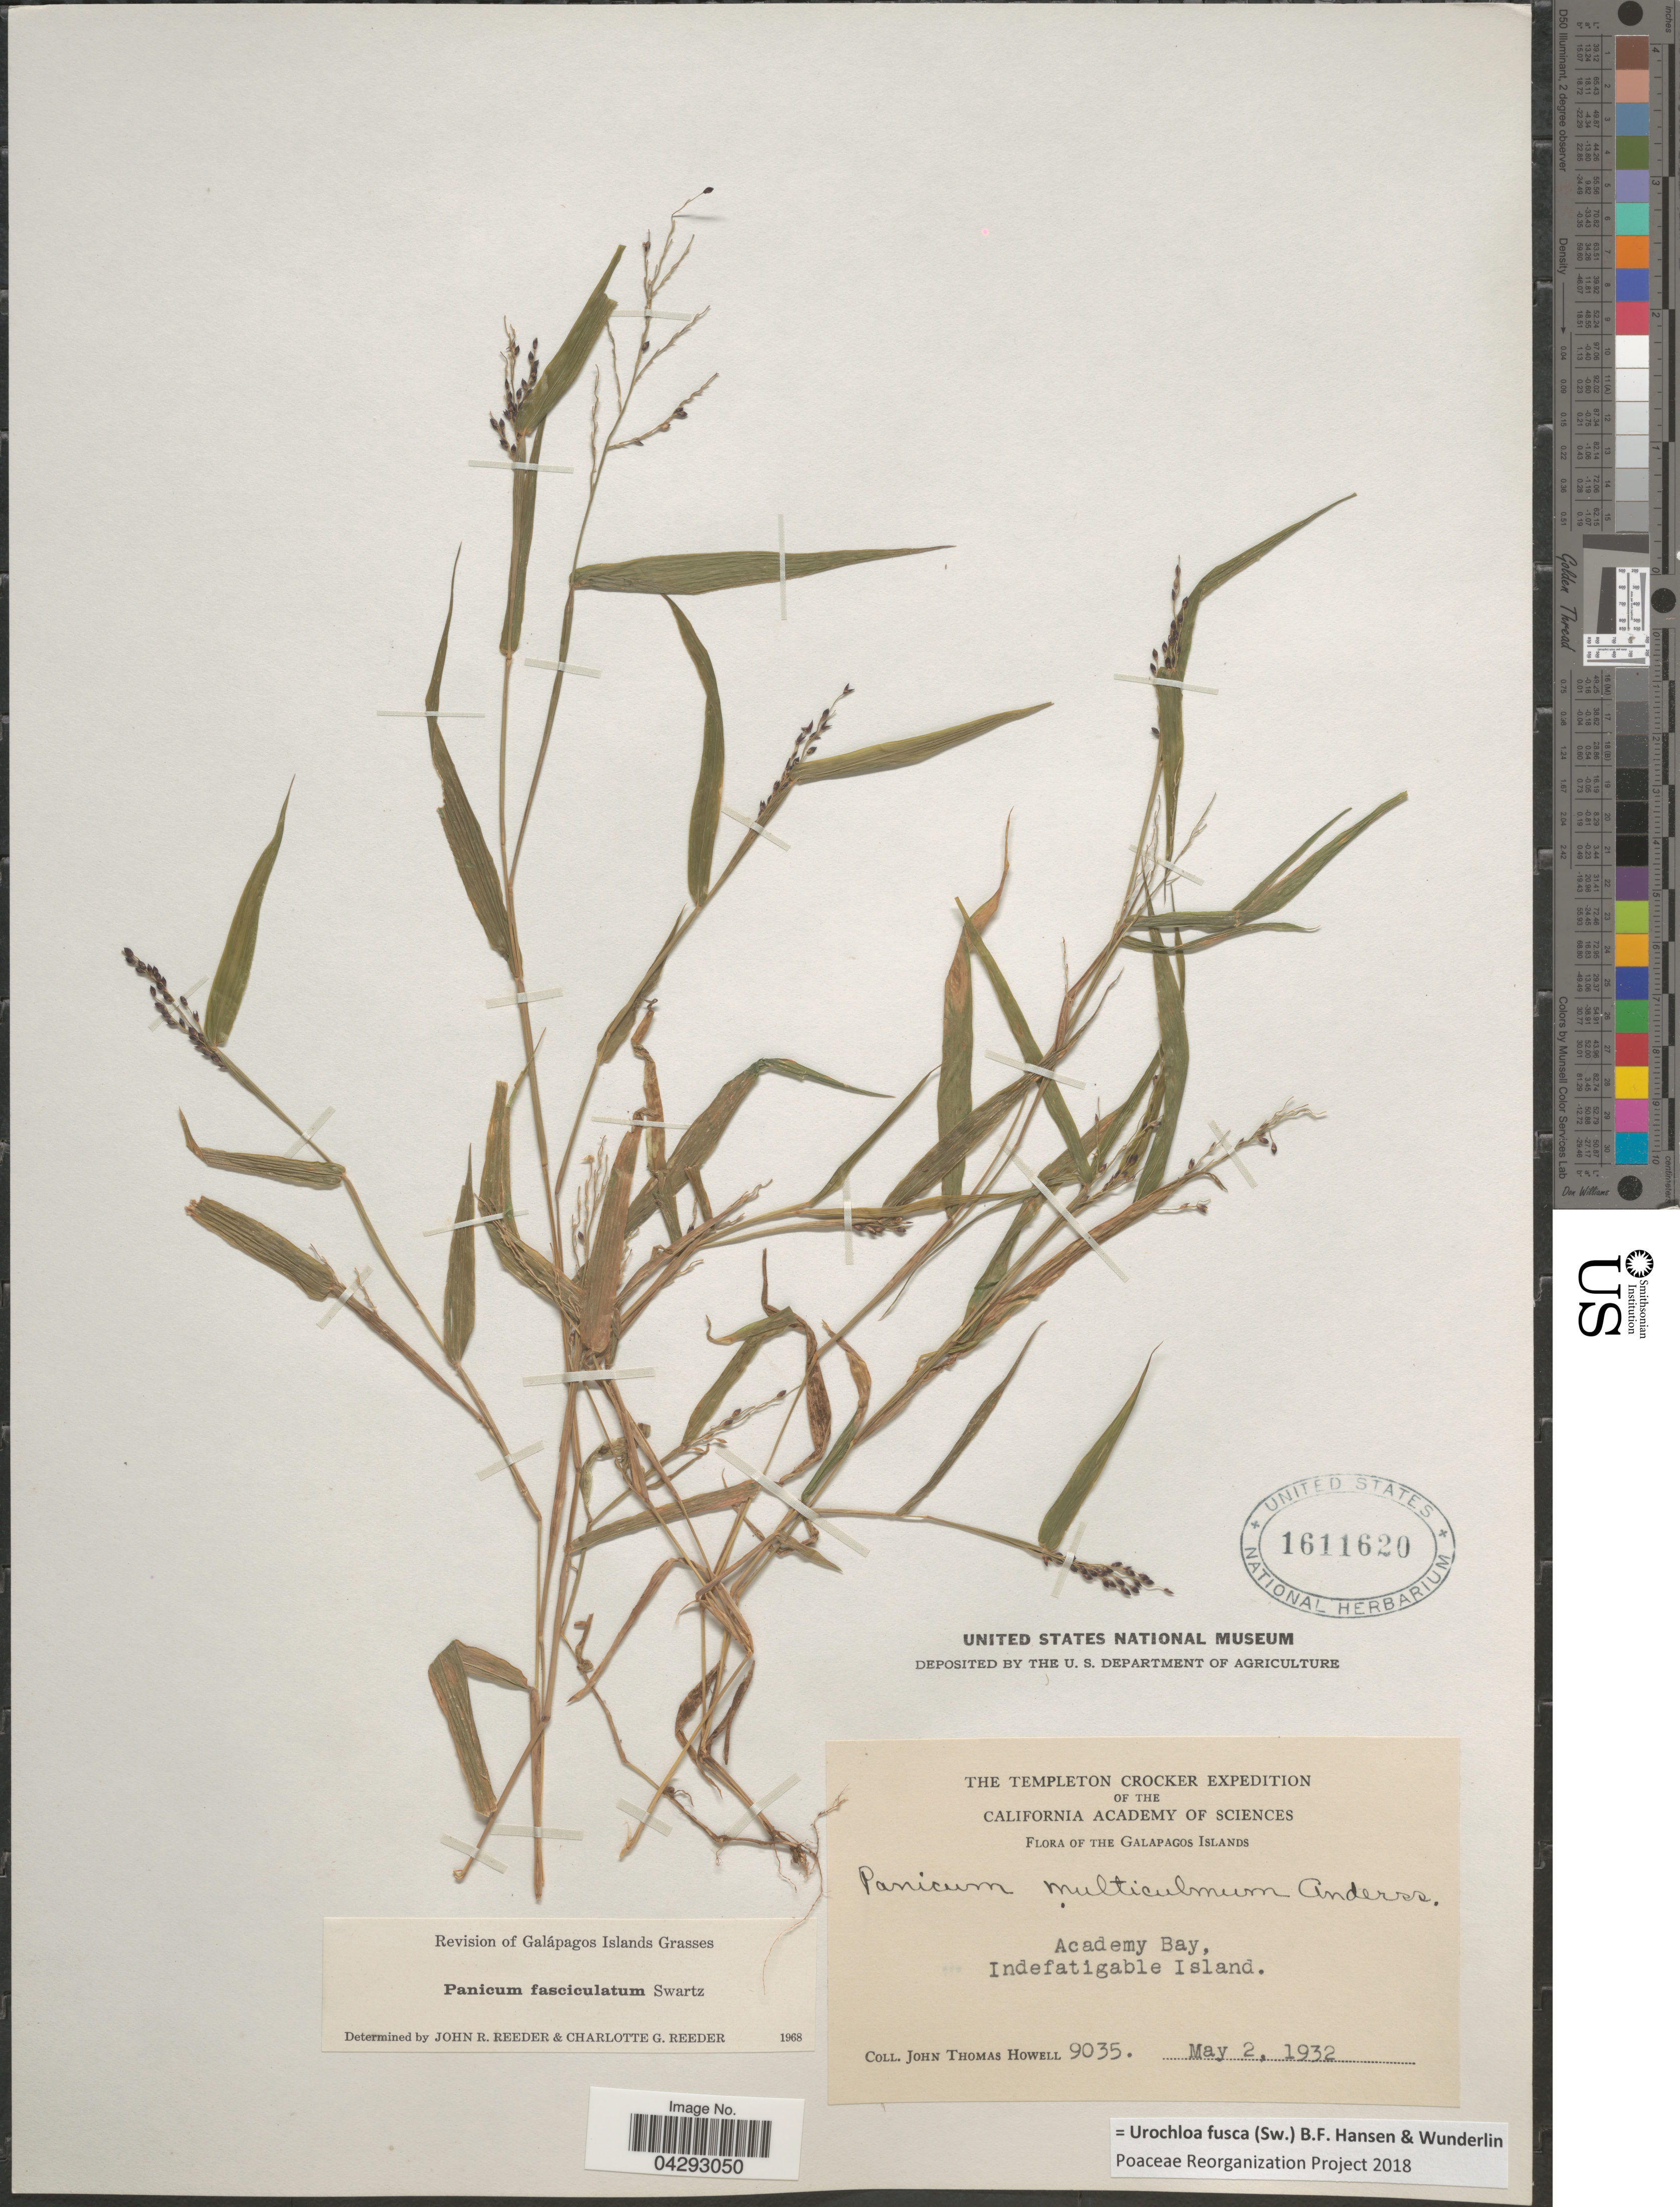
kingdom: Plantae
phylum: Tracheophyta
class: Liliopsida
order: Poales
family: Poaceae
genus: Urochloa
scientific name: Urochloa fusca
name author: (Sw.) B.F. Hansen & Wunderlin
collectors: J. T. Howell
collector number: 9035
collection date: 1932-05-02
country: Ecuador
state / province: Colón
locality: The Templeton Crocker Expedition of the California Academy of Sciences. Galapagos Islands. Academy Bay, Indefatigable Island.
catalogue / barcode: US 1611620